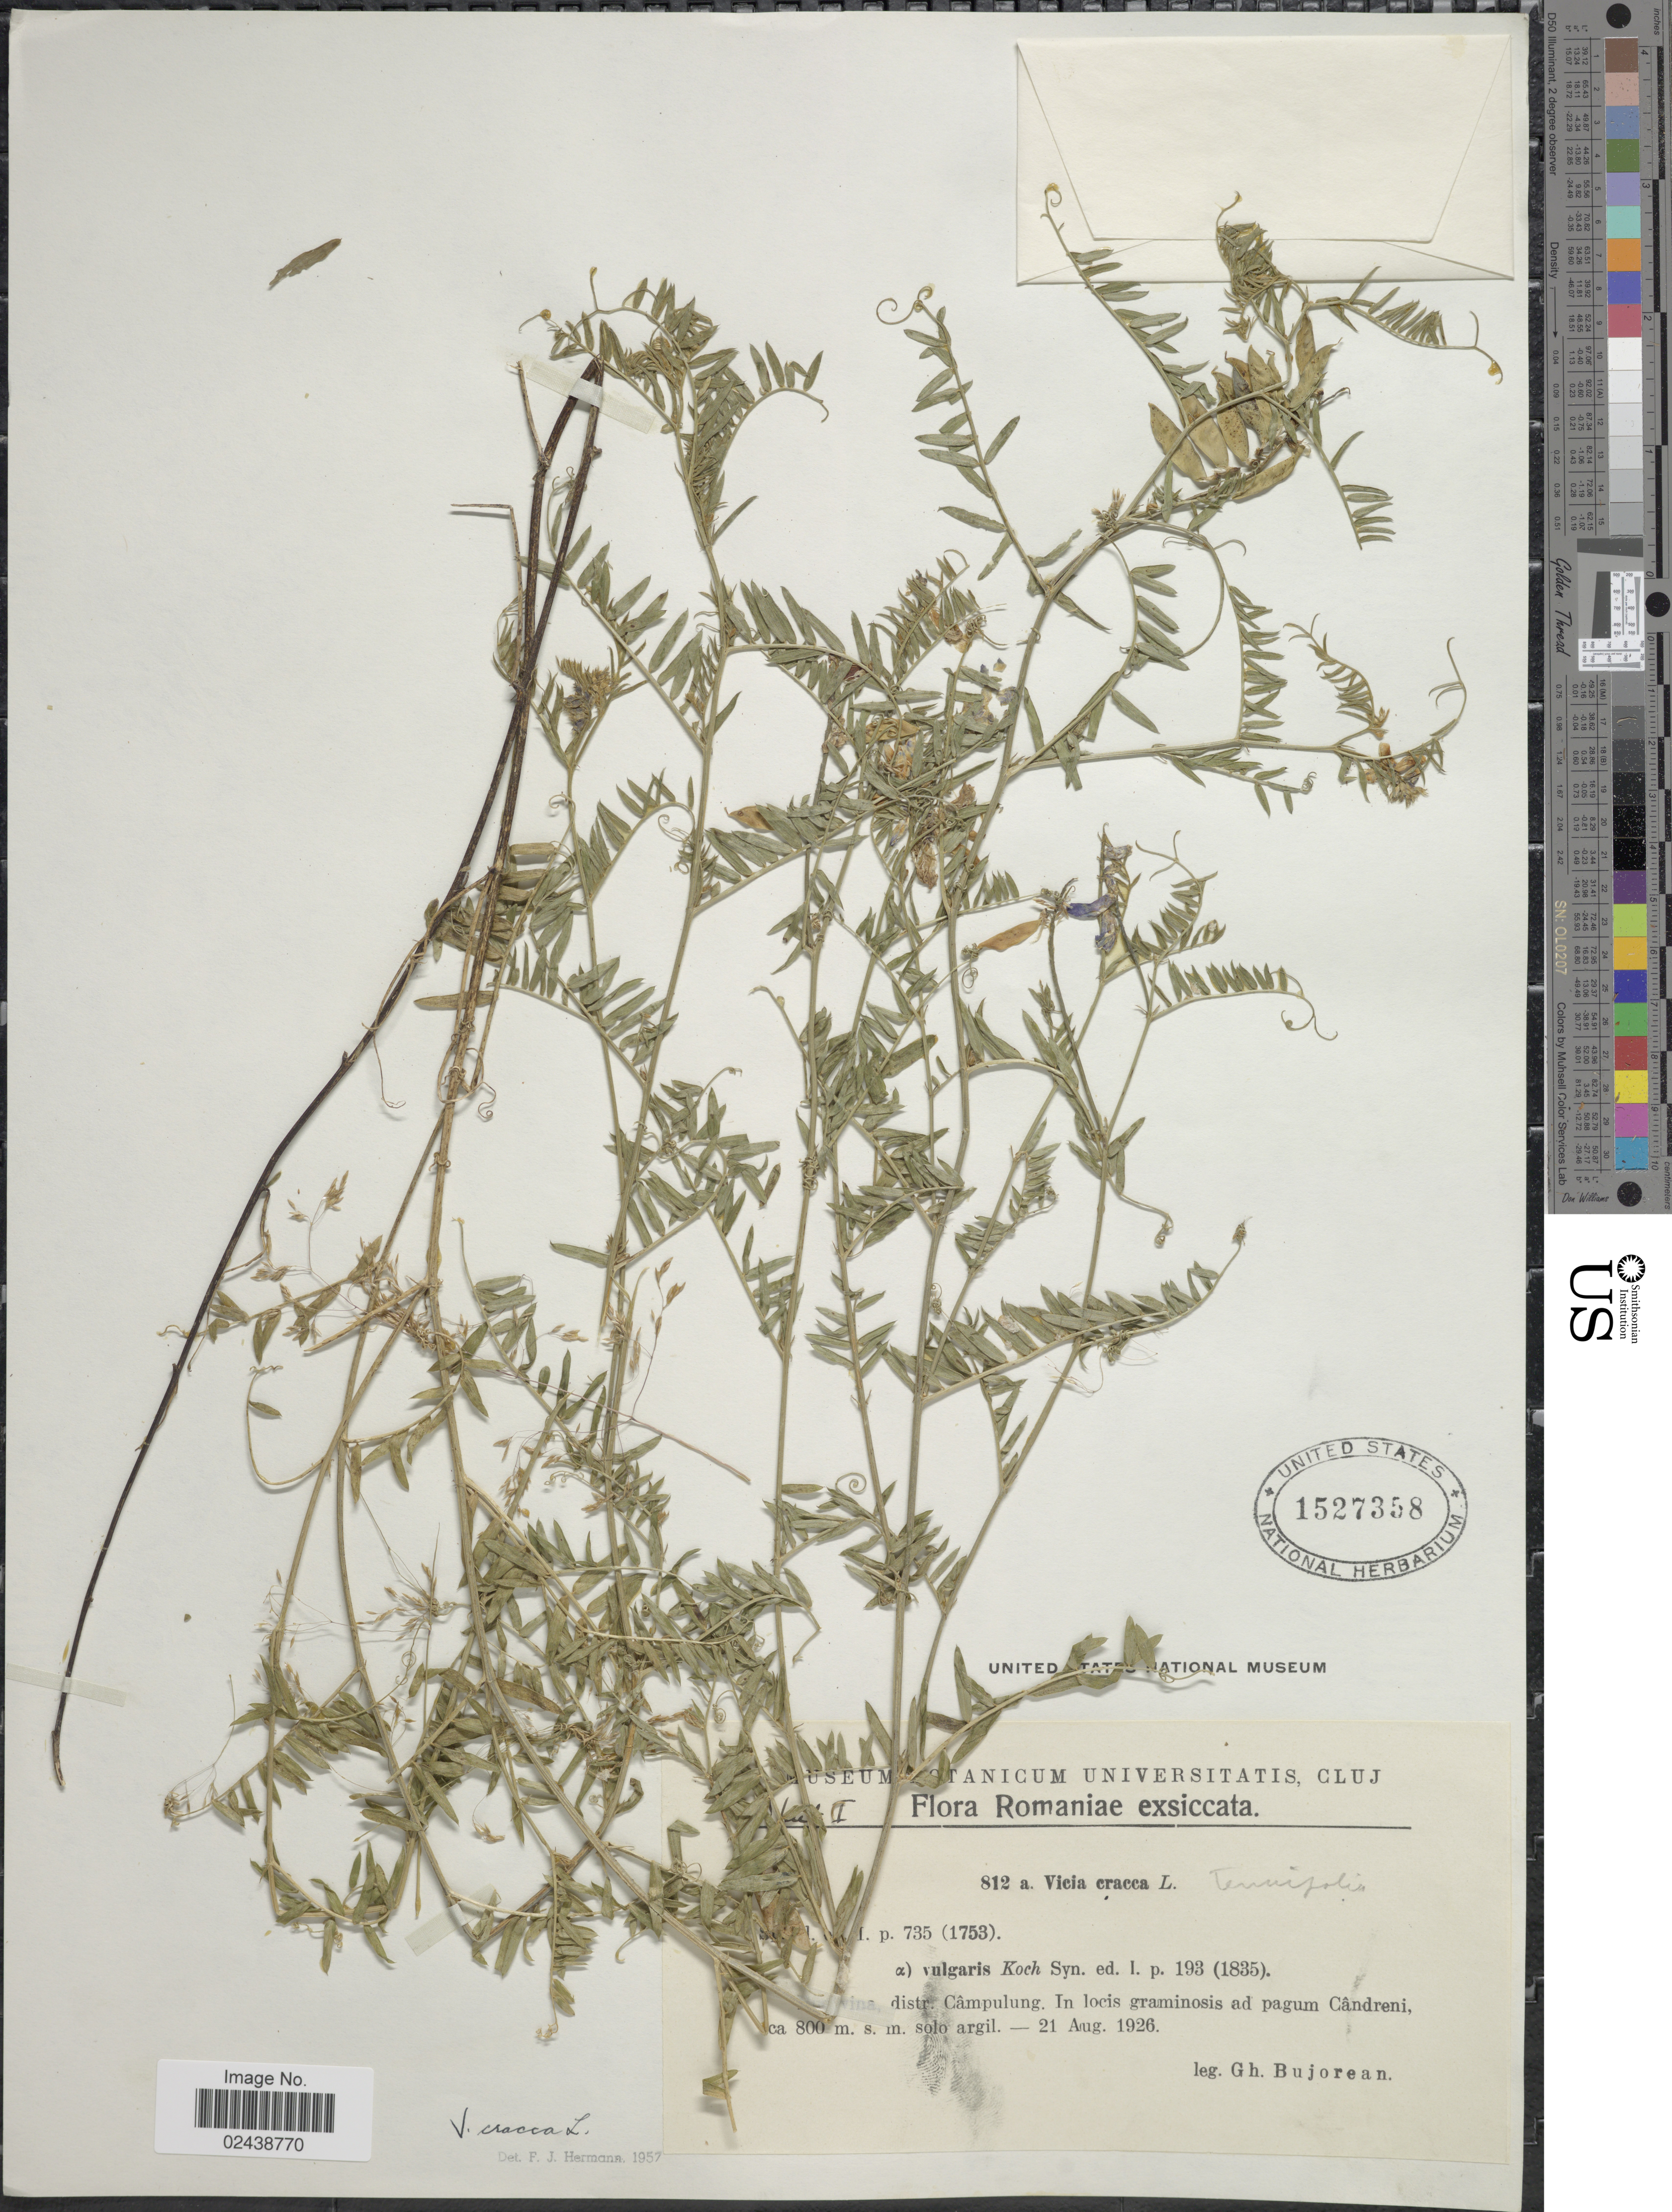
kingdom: Plantae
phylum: Tracheophyta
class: Magnoliopsida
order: Fabales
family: Fabaceae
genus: Vicia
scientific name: Vicia cracca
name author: L.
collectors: G. Bujorean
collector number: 812A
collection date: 1926-08-21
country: Romania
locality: Romaniae exsiccata. [illegible text], distr. Campulung. In locis graminosis ad pagum Candreni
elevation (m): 800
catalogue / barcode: US 1527358